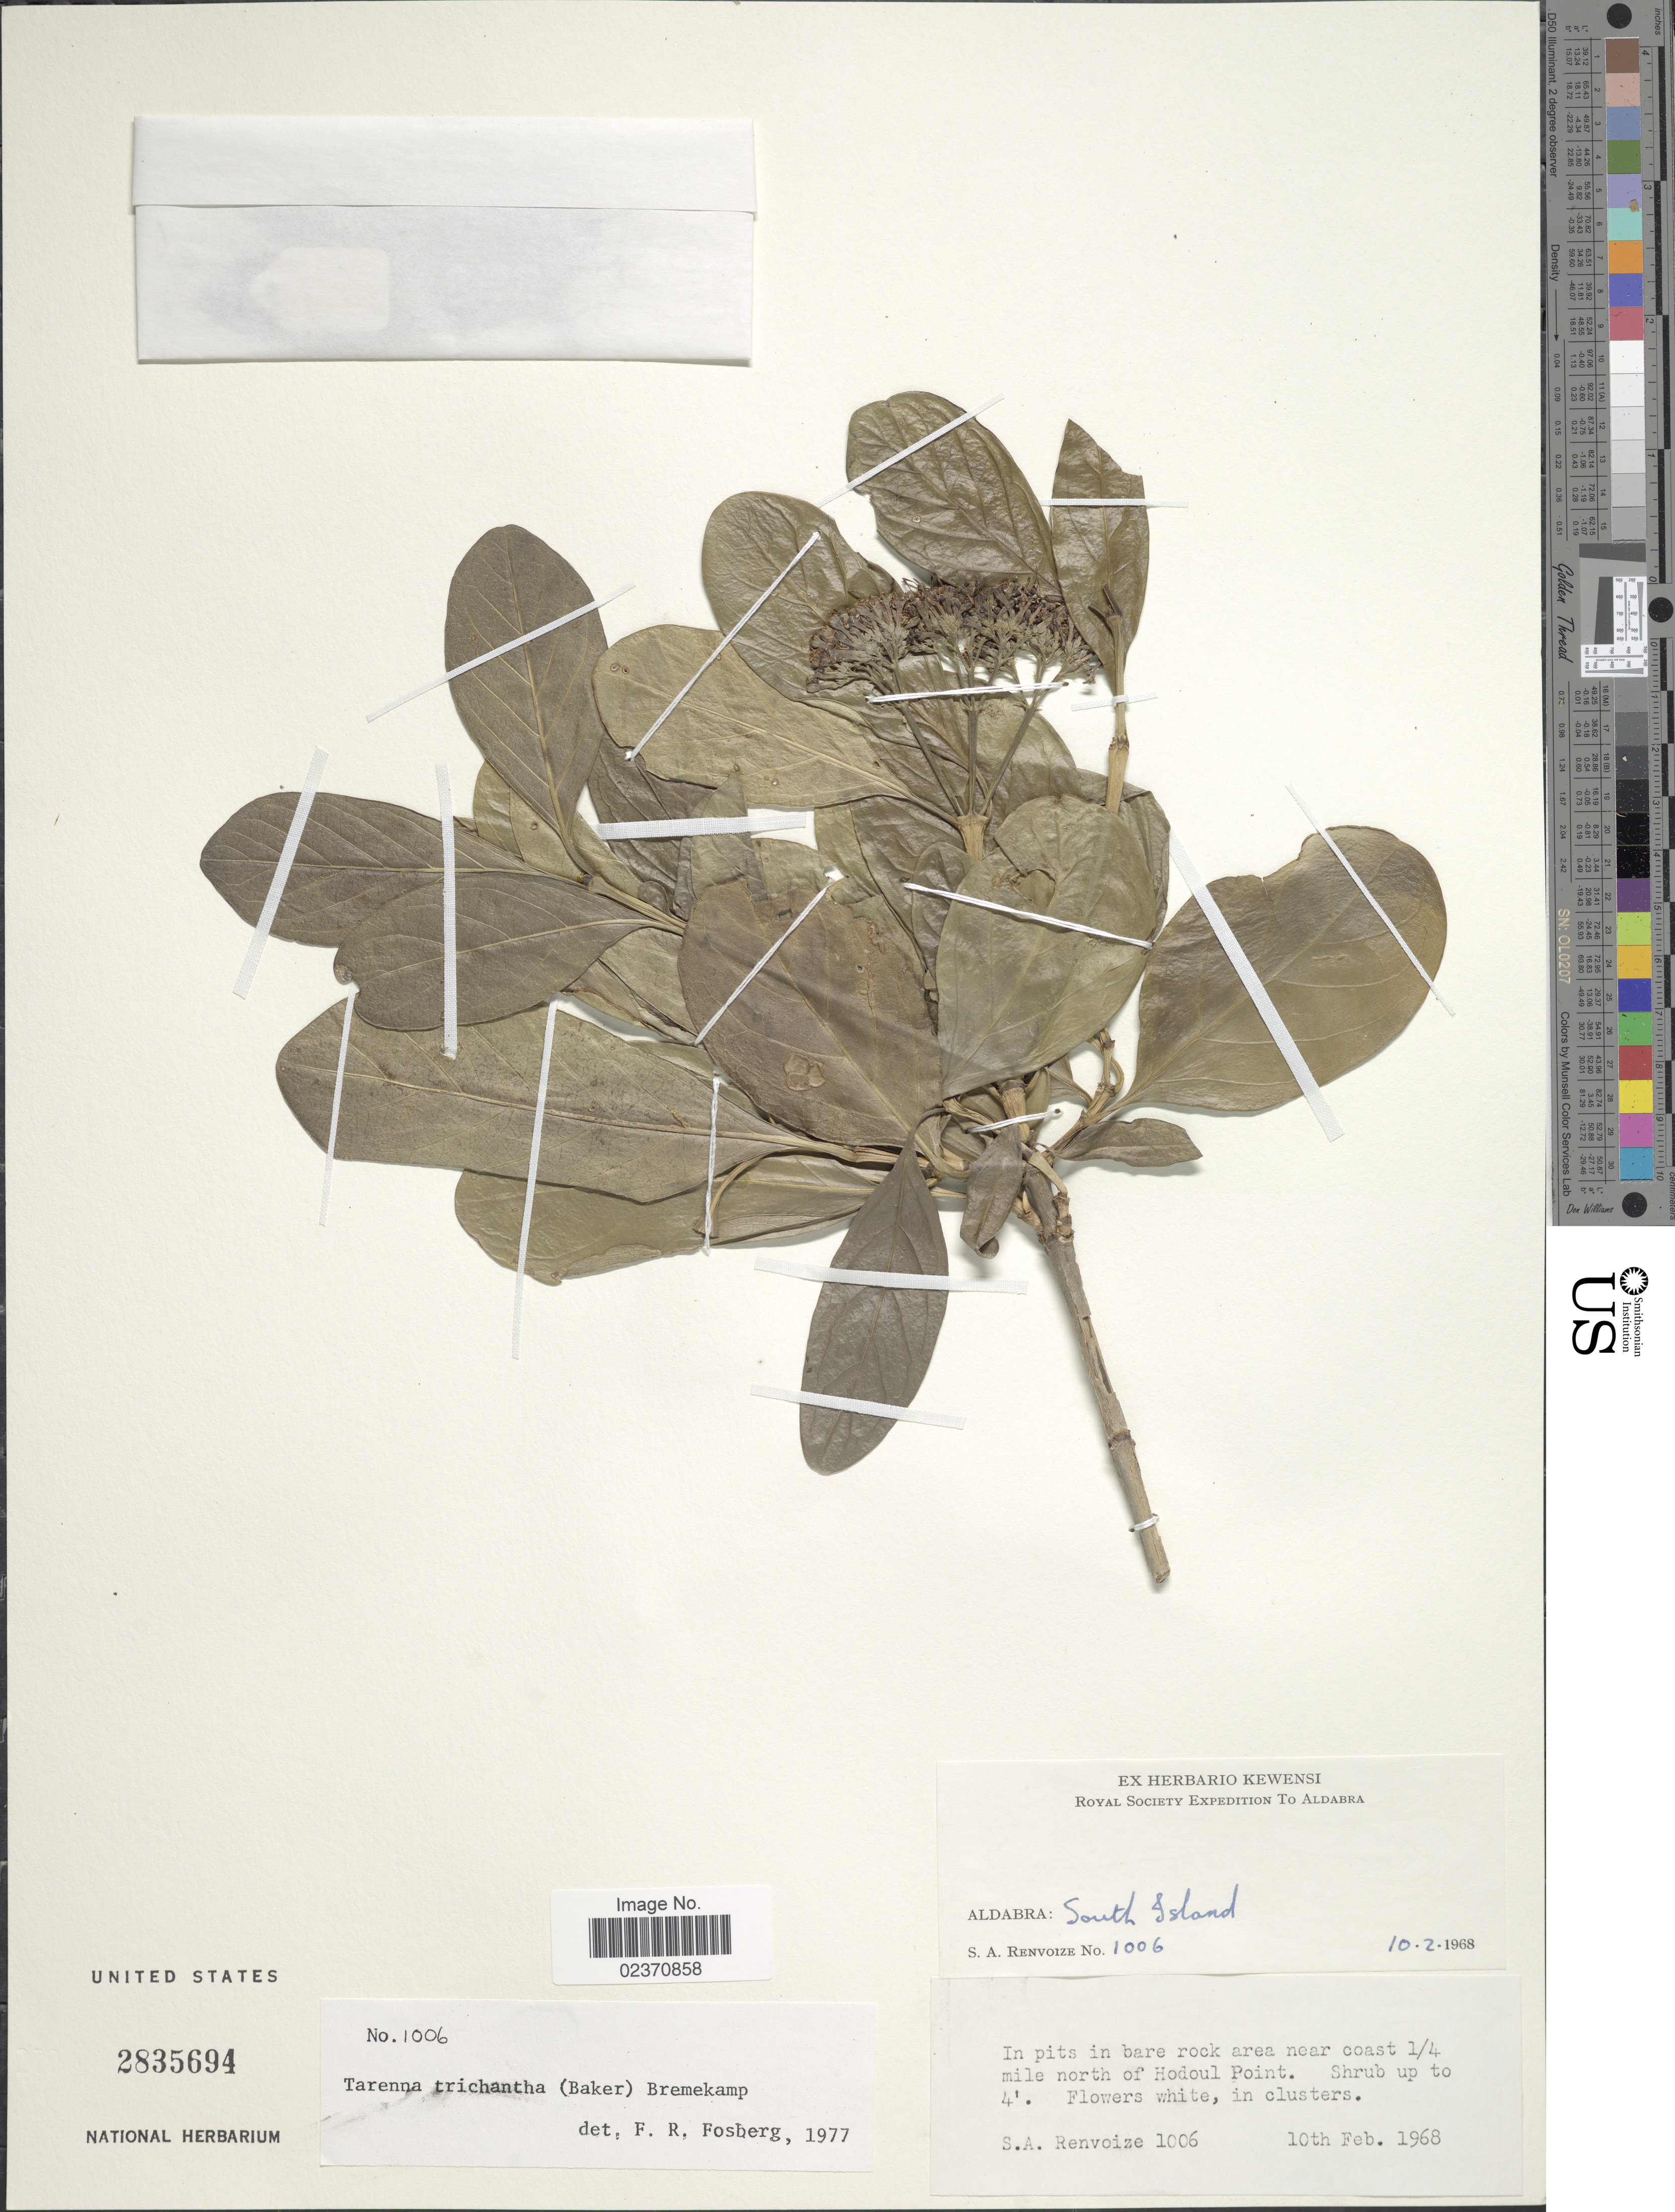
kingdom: Plantae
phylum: Tracheophyta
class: Magnoliopsida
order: Gentianales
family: Rubiaceae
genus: Paracephaelis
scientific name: Paracephaelis trichantha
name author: (Baker) De Block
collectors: S. A. Renvoize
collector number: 1006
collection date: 1968-02-10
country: Seychelles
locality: Aldabra: South Island, in pits in bare rock area near coast 1/4 mile north of Hodoul Point.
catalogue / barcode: US 2835694